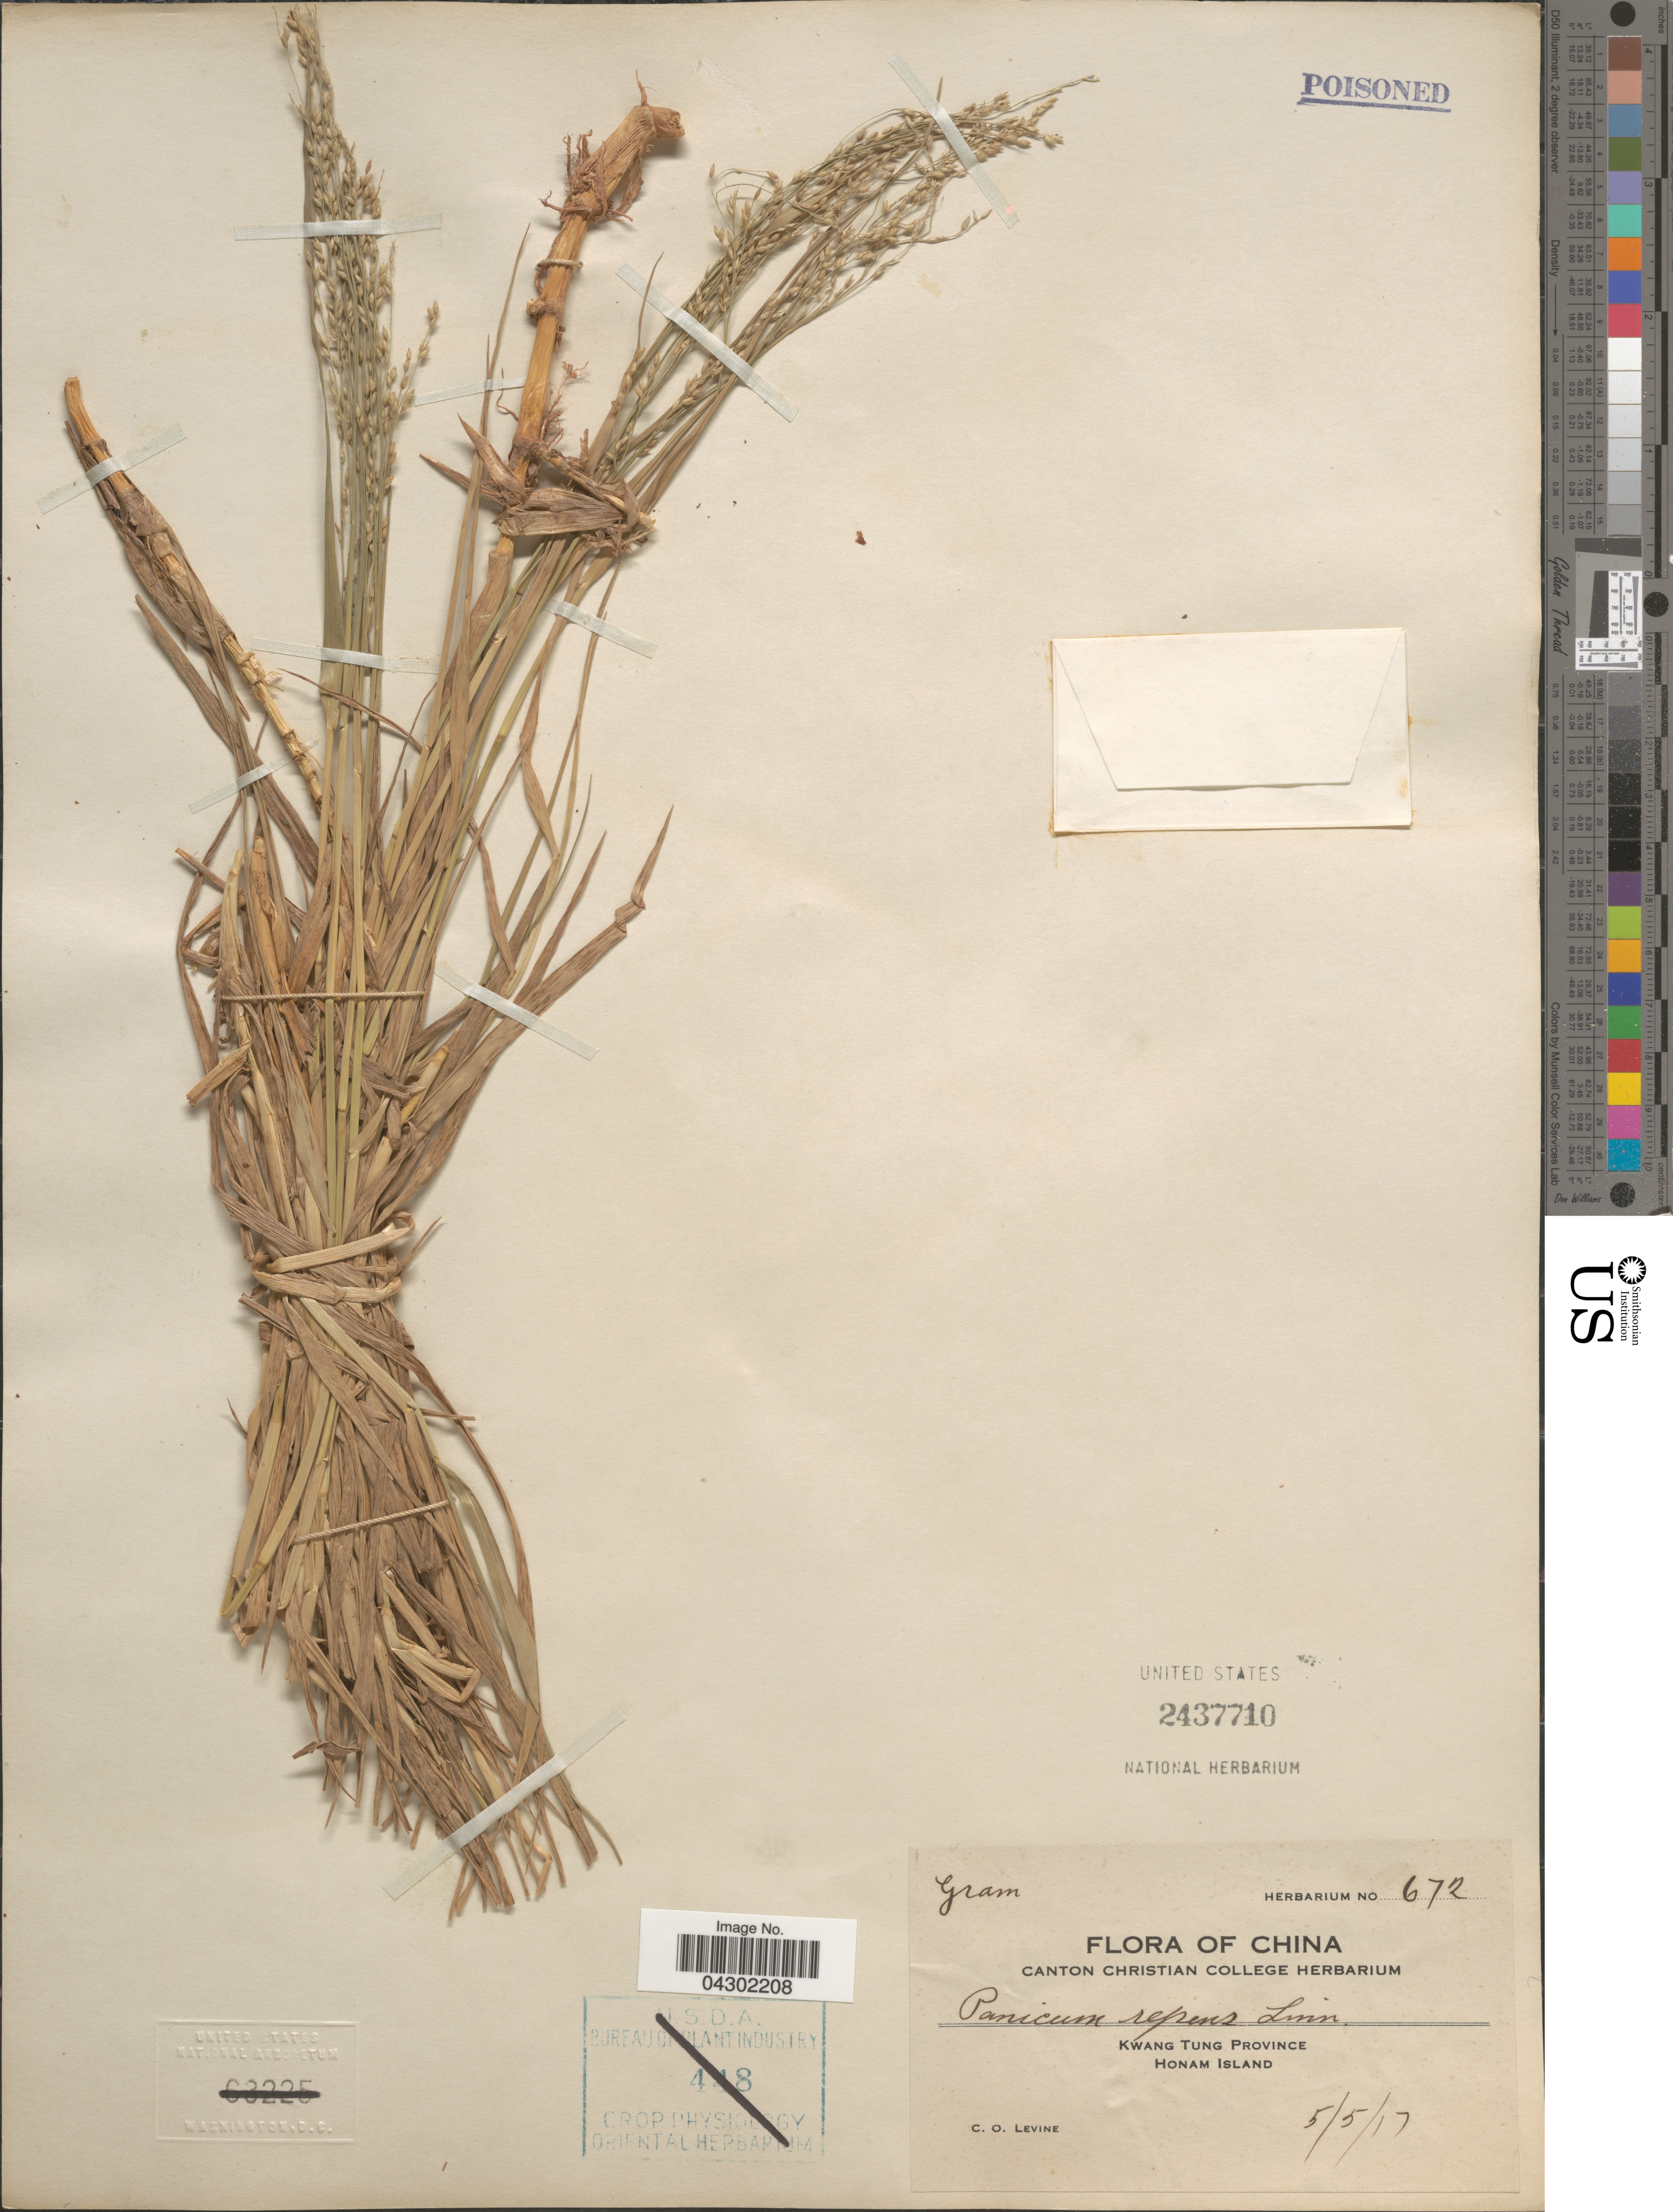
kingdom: Plantae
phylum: Tracheophyta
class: Liliopsida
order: Poales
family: Poaceae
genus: Panicum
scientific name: Panicum repens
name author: L.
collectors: C. O. Levine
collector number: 672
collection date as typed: Transcribed d/m/y: 5/5/17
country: China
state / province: Guangdong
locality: Kwang Tung Province. Honam Island.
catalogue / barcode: US 2437710